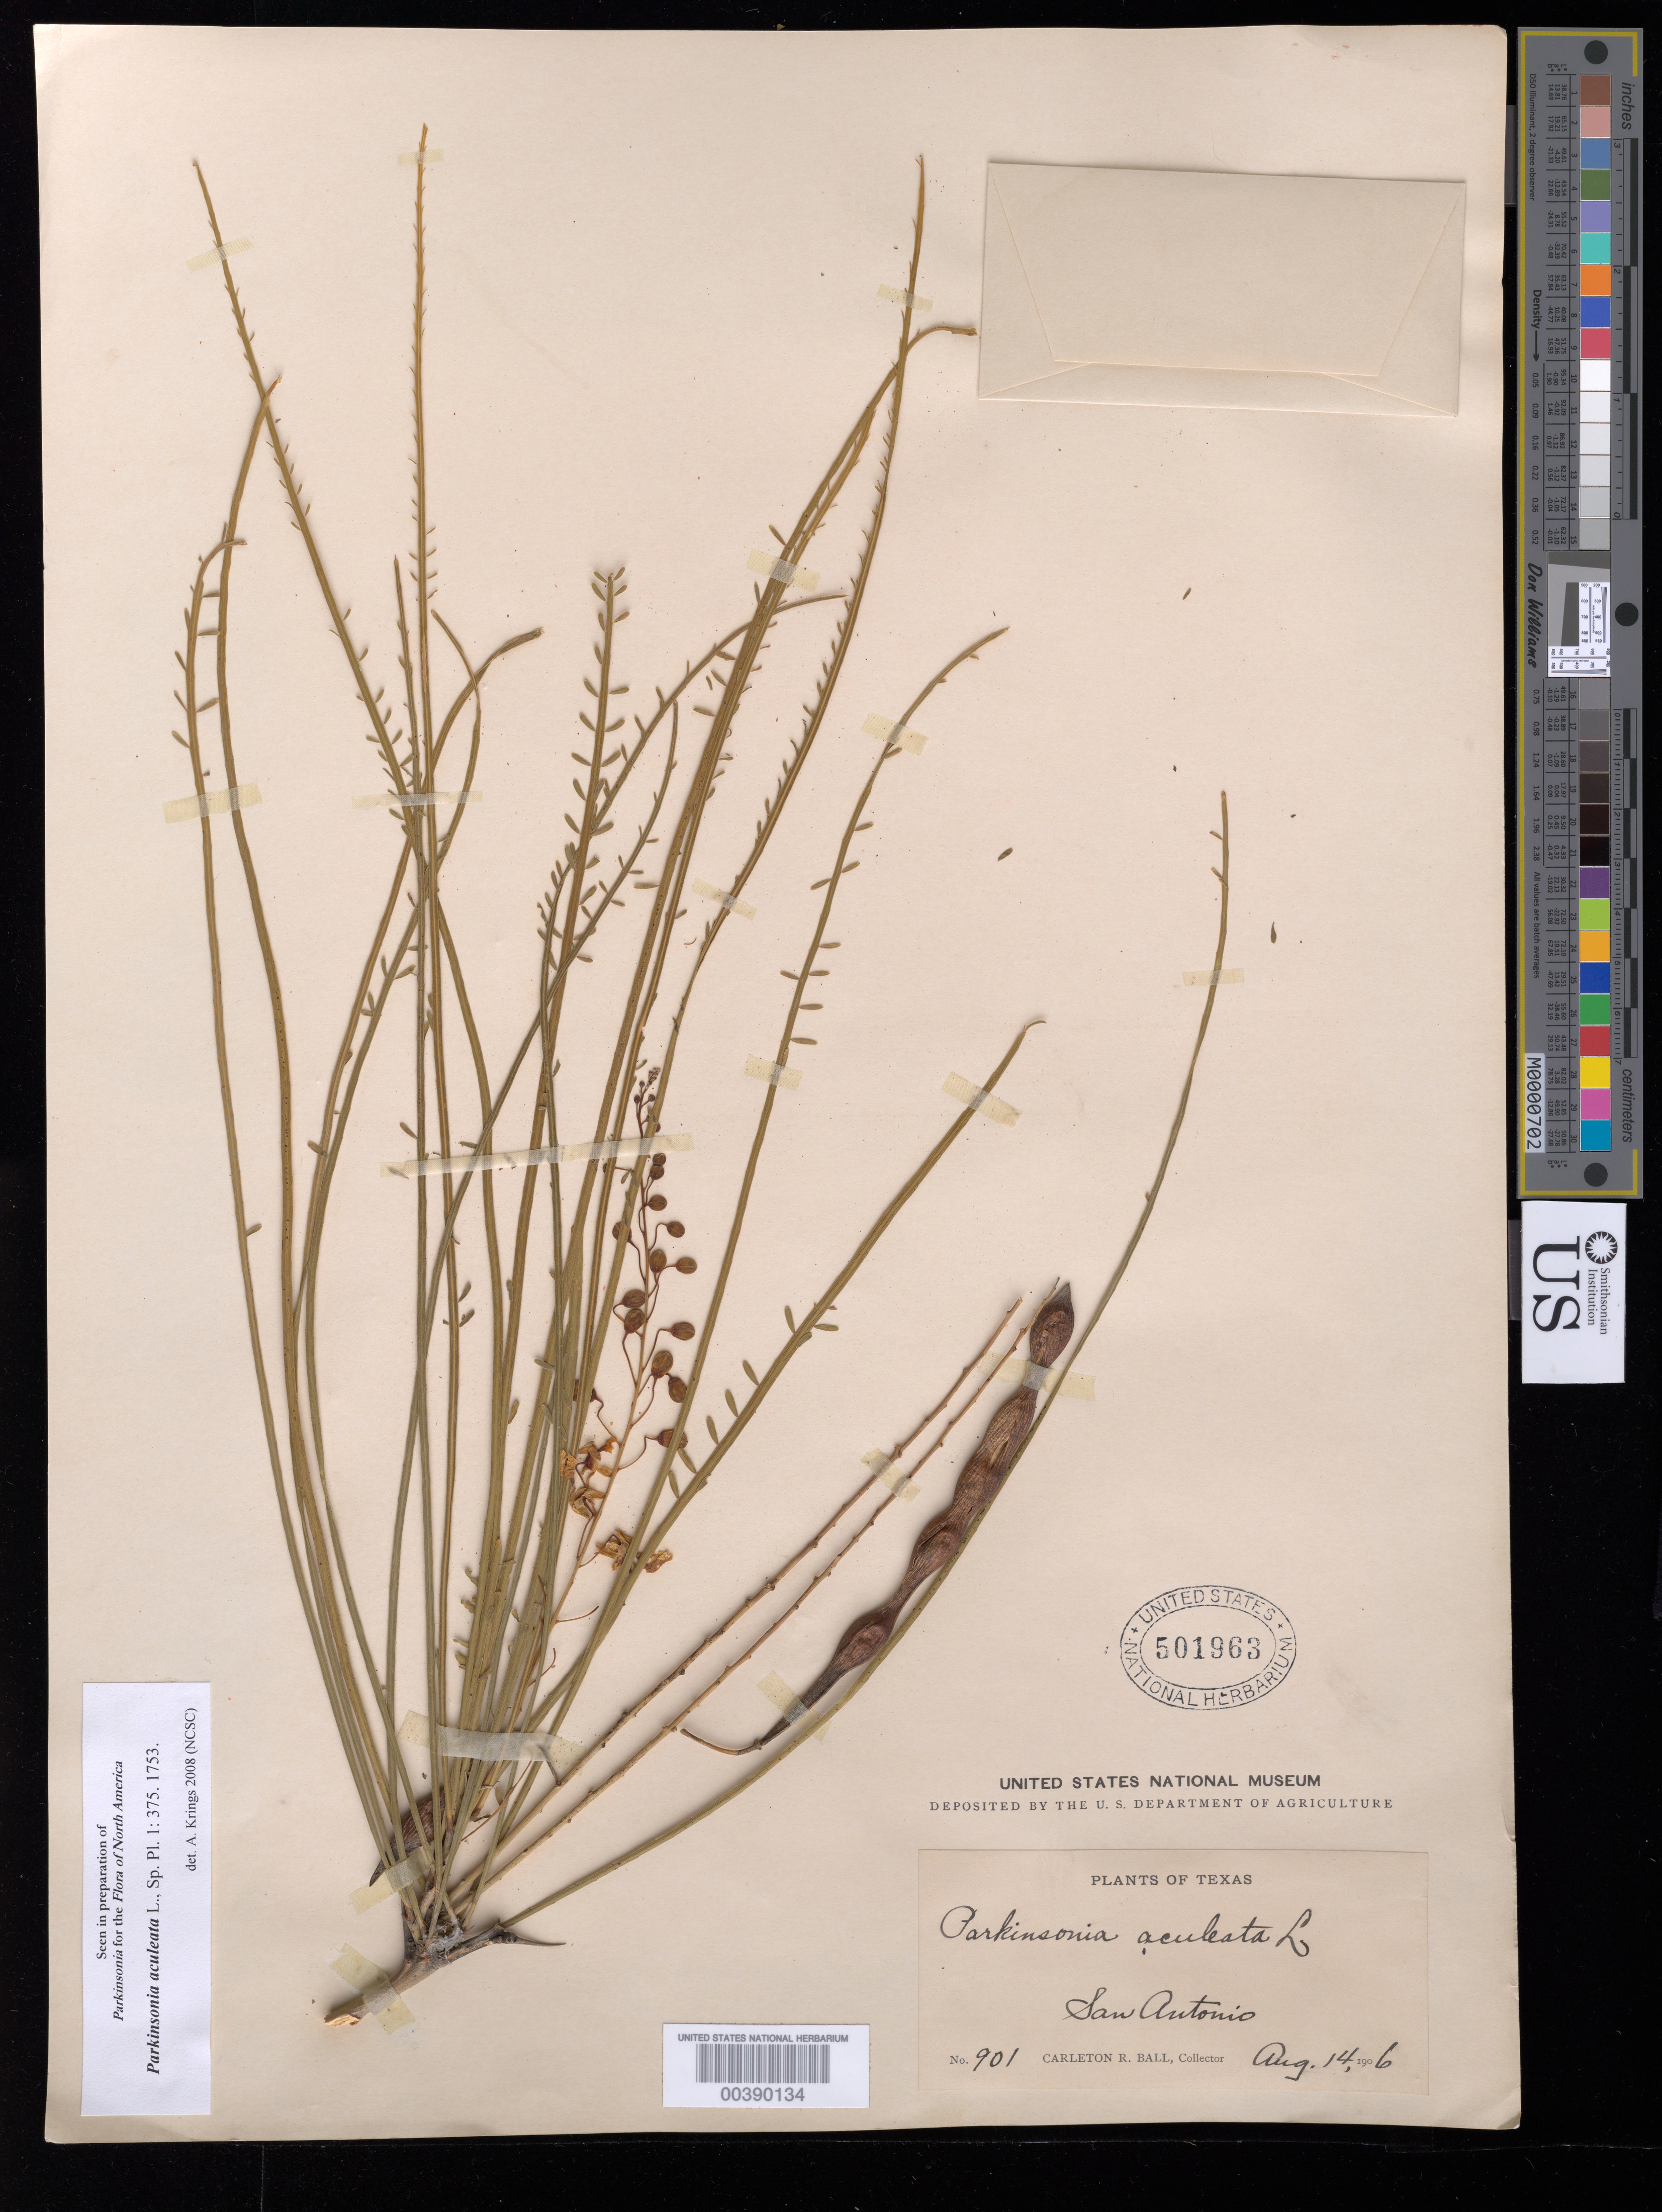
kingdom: Plantae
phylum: Tracheophyta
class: Magnoliopsida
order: Fabales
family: Fabaceae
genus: Parkinsonia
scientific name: Parkinsonia aculeata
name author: L.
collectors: C. R. Ball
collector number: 901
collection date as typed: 14 Aug 1906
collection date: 1906-08-14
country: United States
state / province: Texas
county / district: Bexar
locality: San antonio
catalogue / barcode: US 501963